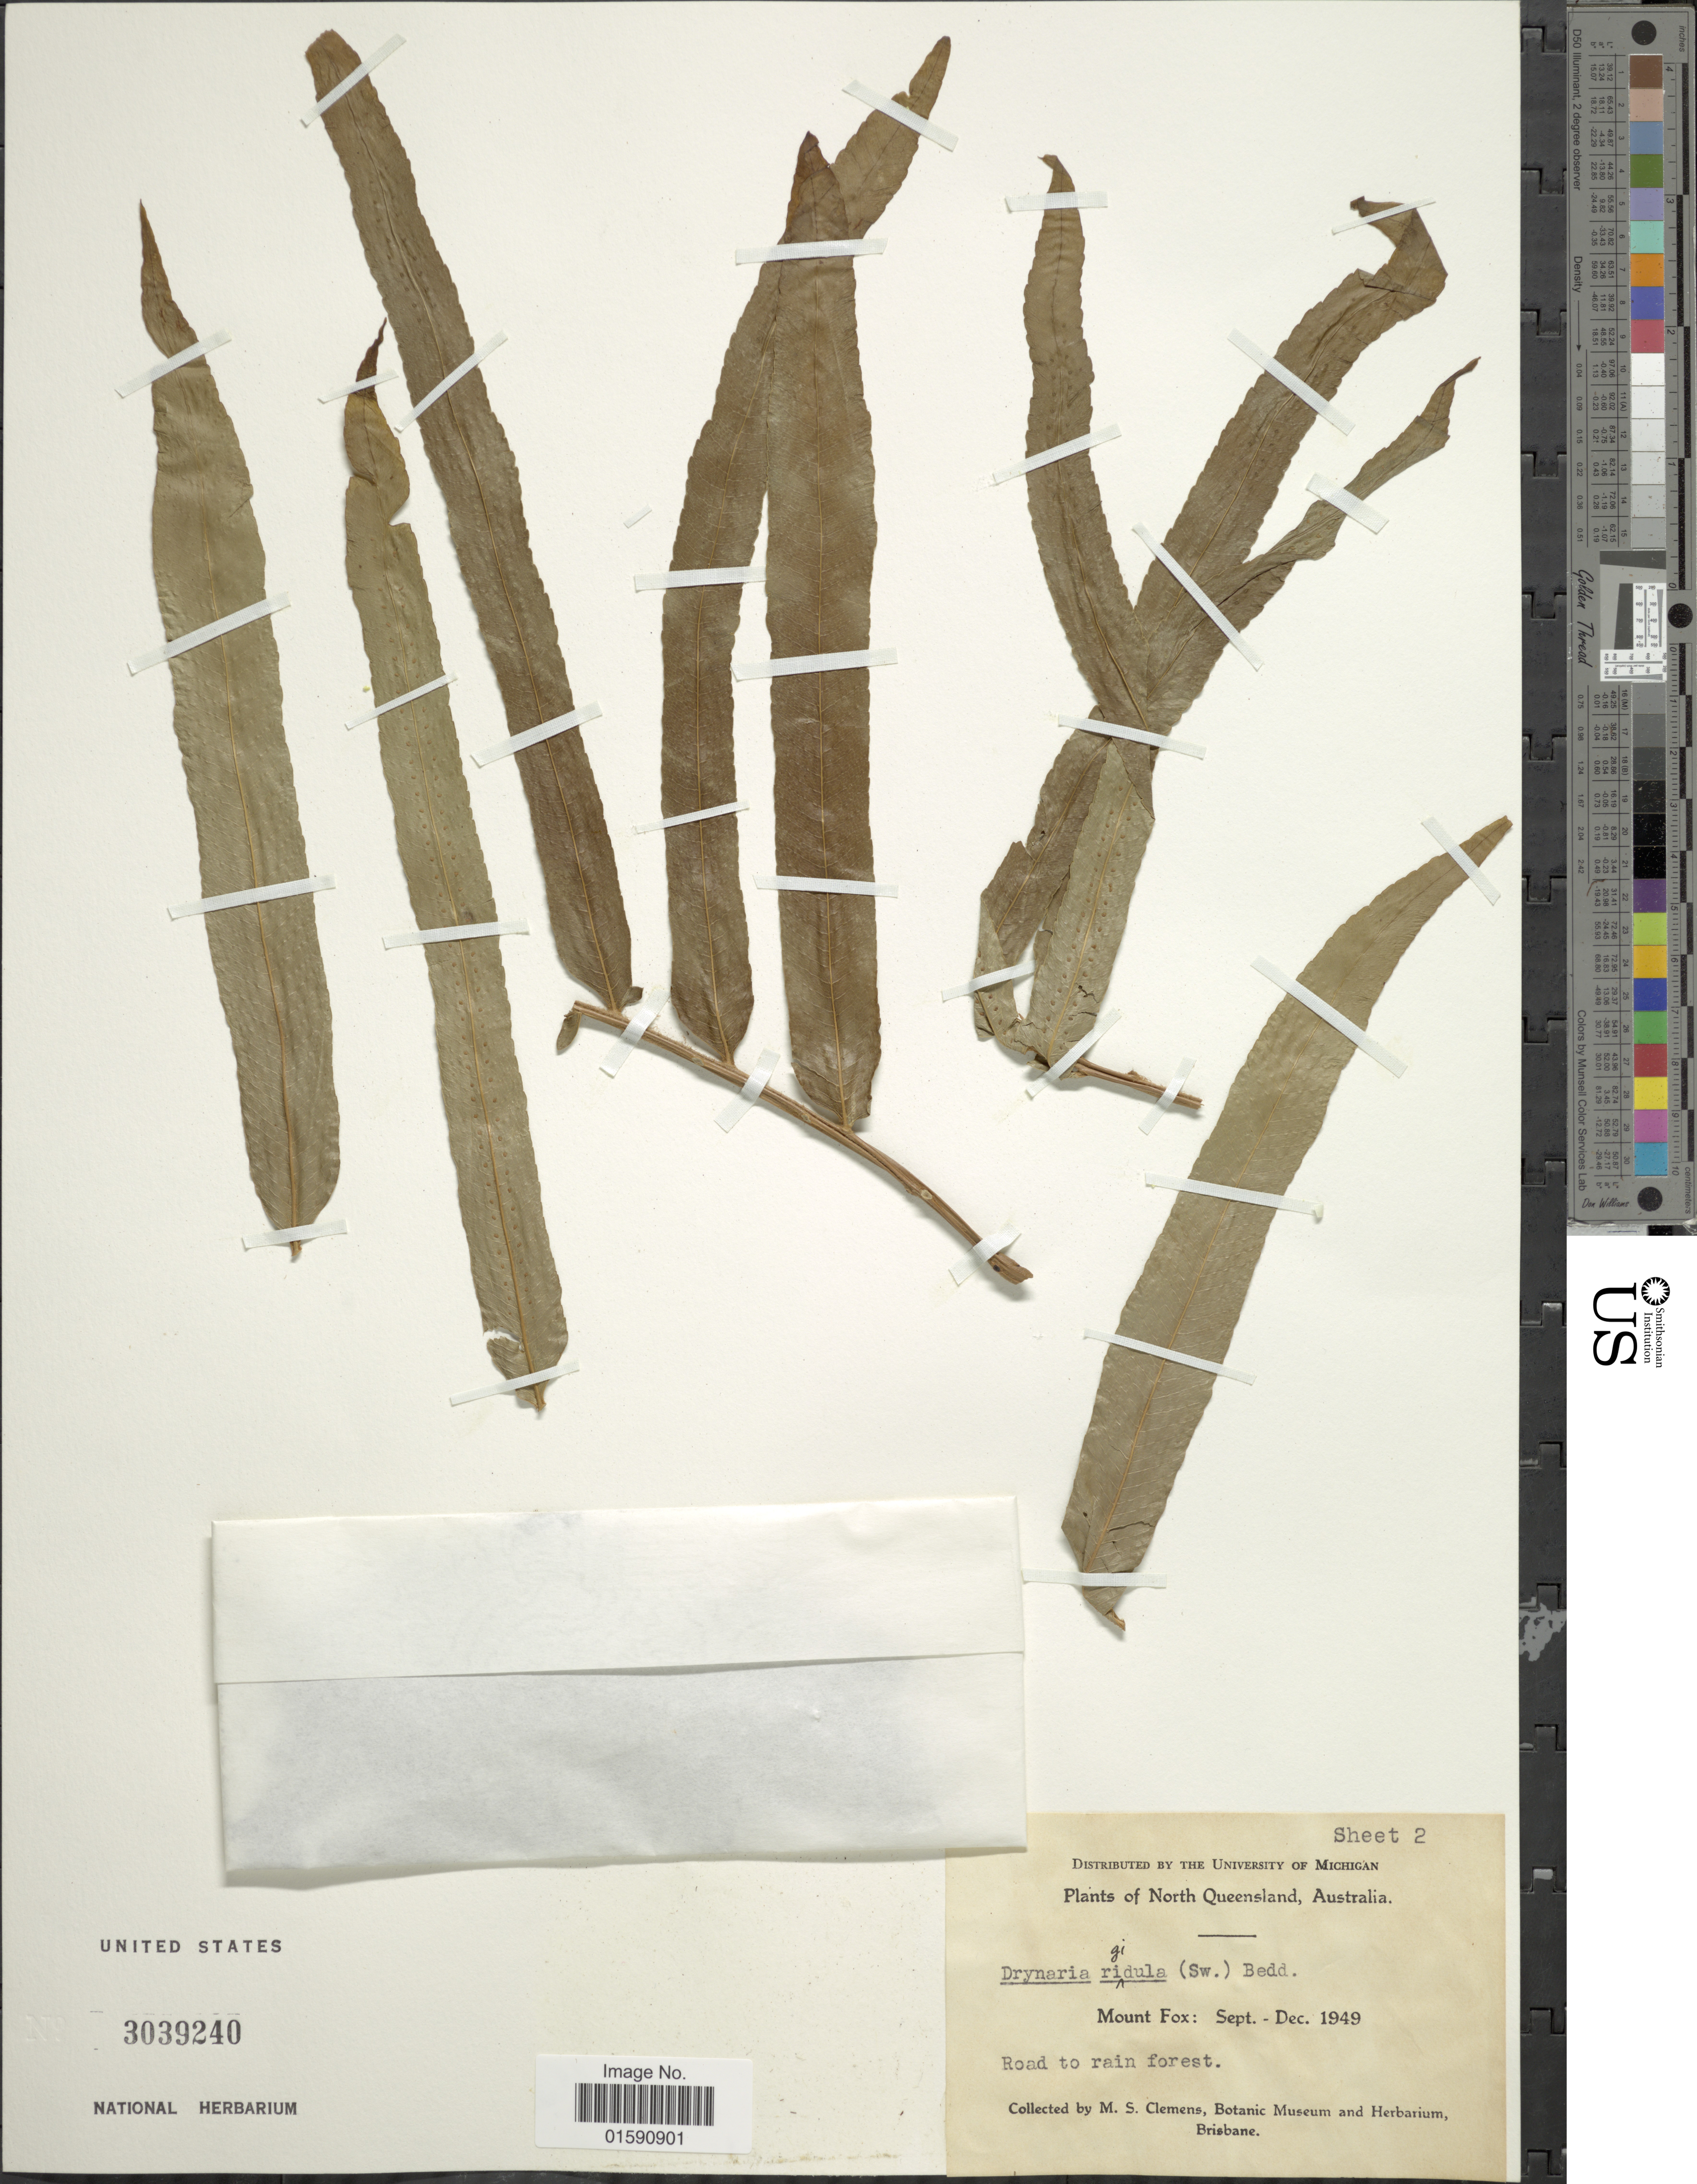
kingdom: Plantae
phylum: Tracheophyta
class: Polypodiopsida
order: Polypodiales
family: Polypodiaceae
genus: Drynaria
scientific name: Drynaria rigidula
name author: (Sw.) Bedd.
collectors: M. S. Clemens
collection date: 1949-09/1949-12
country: Australia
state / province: Queensland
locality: North Queensland, road to rain forest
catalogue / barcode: US 3039240